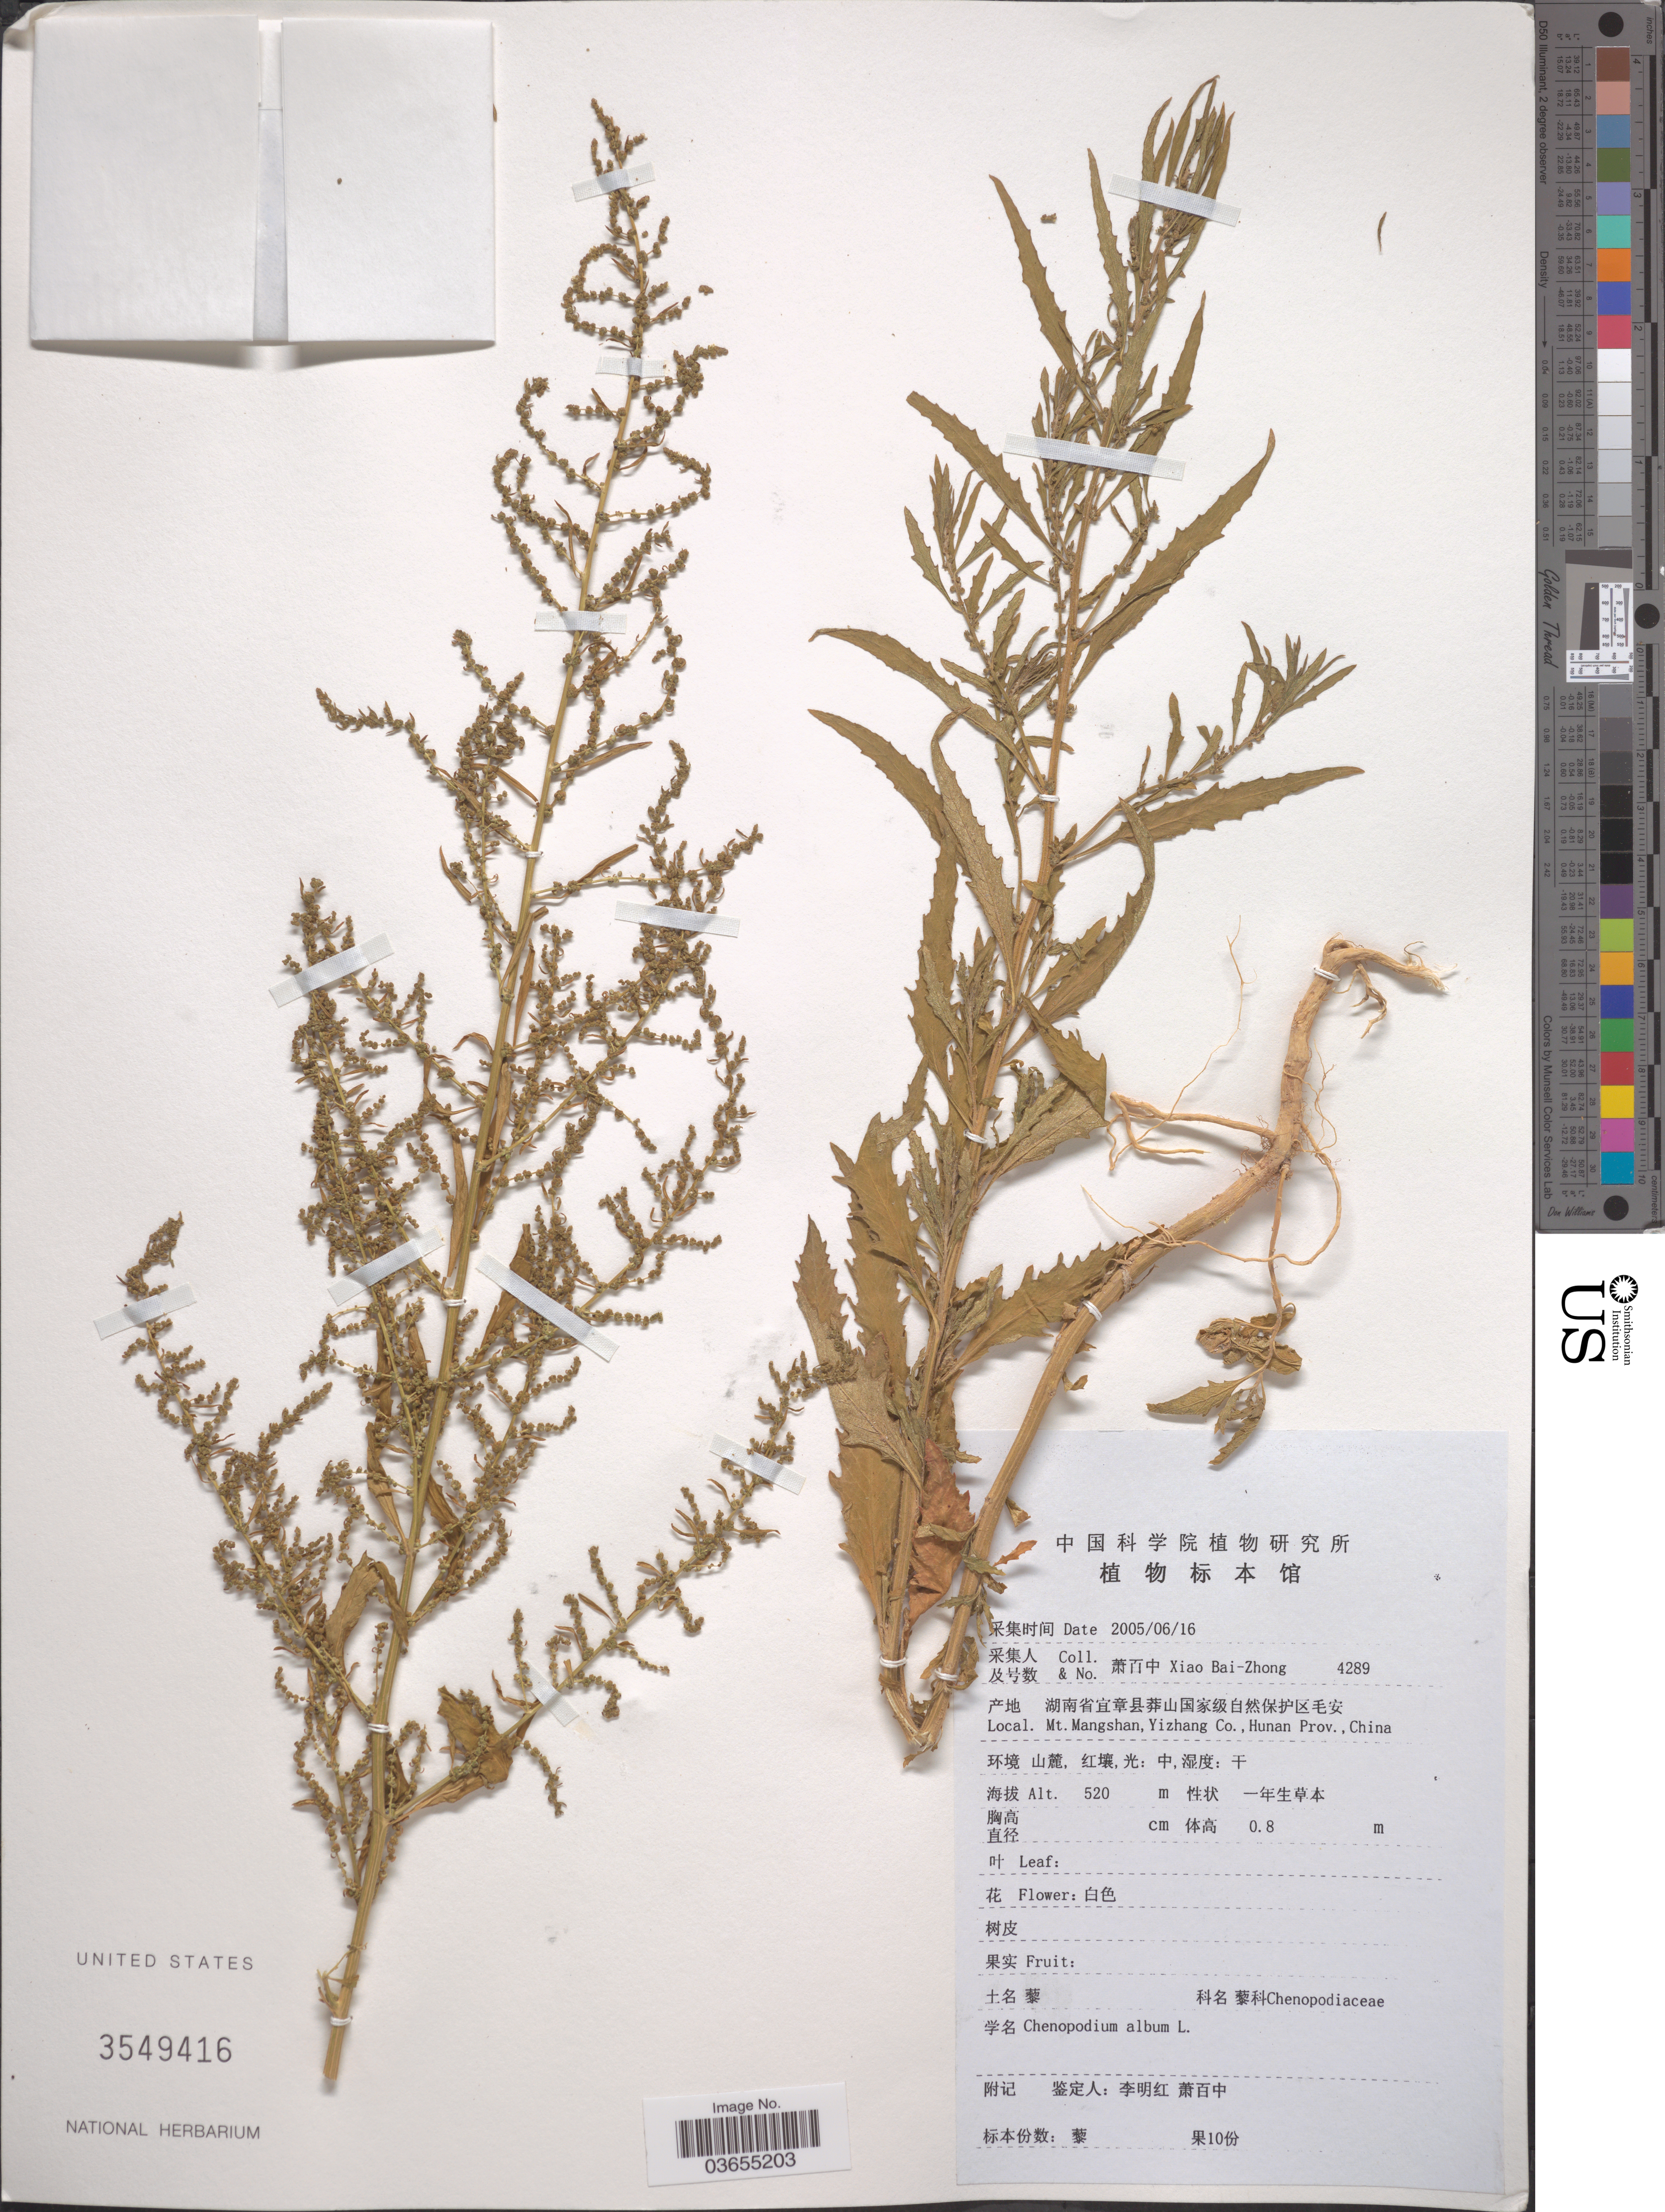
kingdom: Plantae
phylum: Tracheophyta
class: Magnoliopsida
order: Caryophyllales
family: Amaranthaceae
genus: Chenopodium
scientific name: Chenopodium album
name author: L.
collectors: B. Z. Xiao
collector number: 4289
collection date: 2005-06-16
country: China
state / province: Hunan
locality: Mt. Mangshan, Yizhang Co.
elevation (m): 520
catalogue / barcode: US 3549416